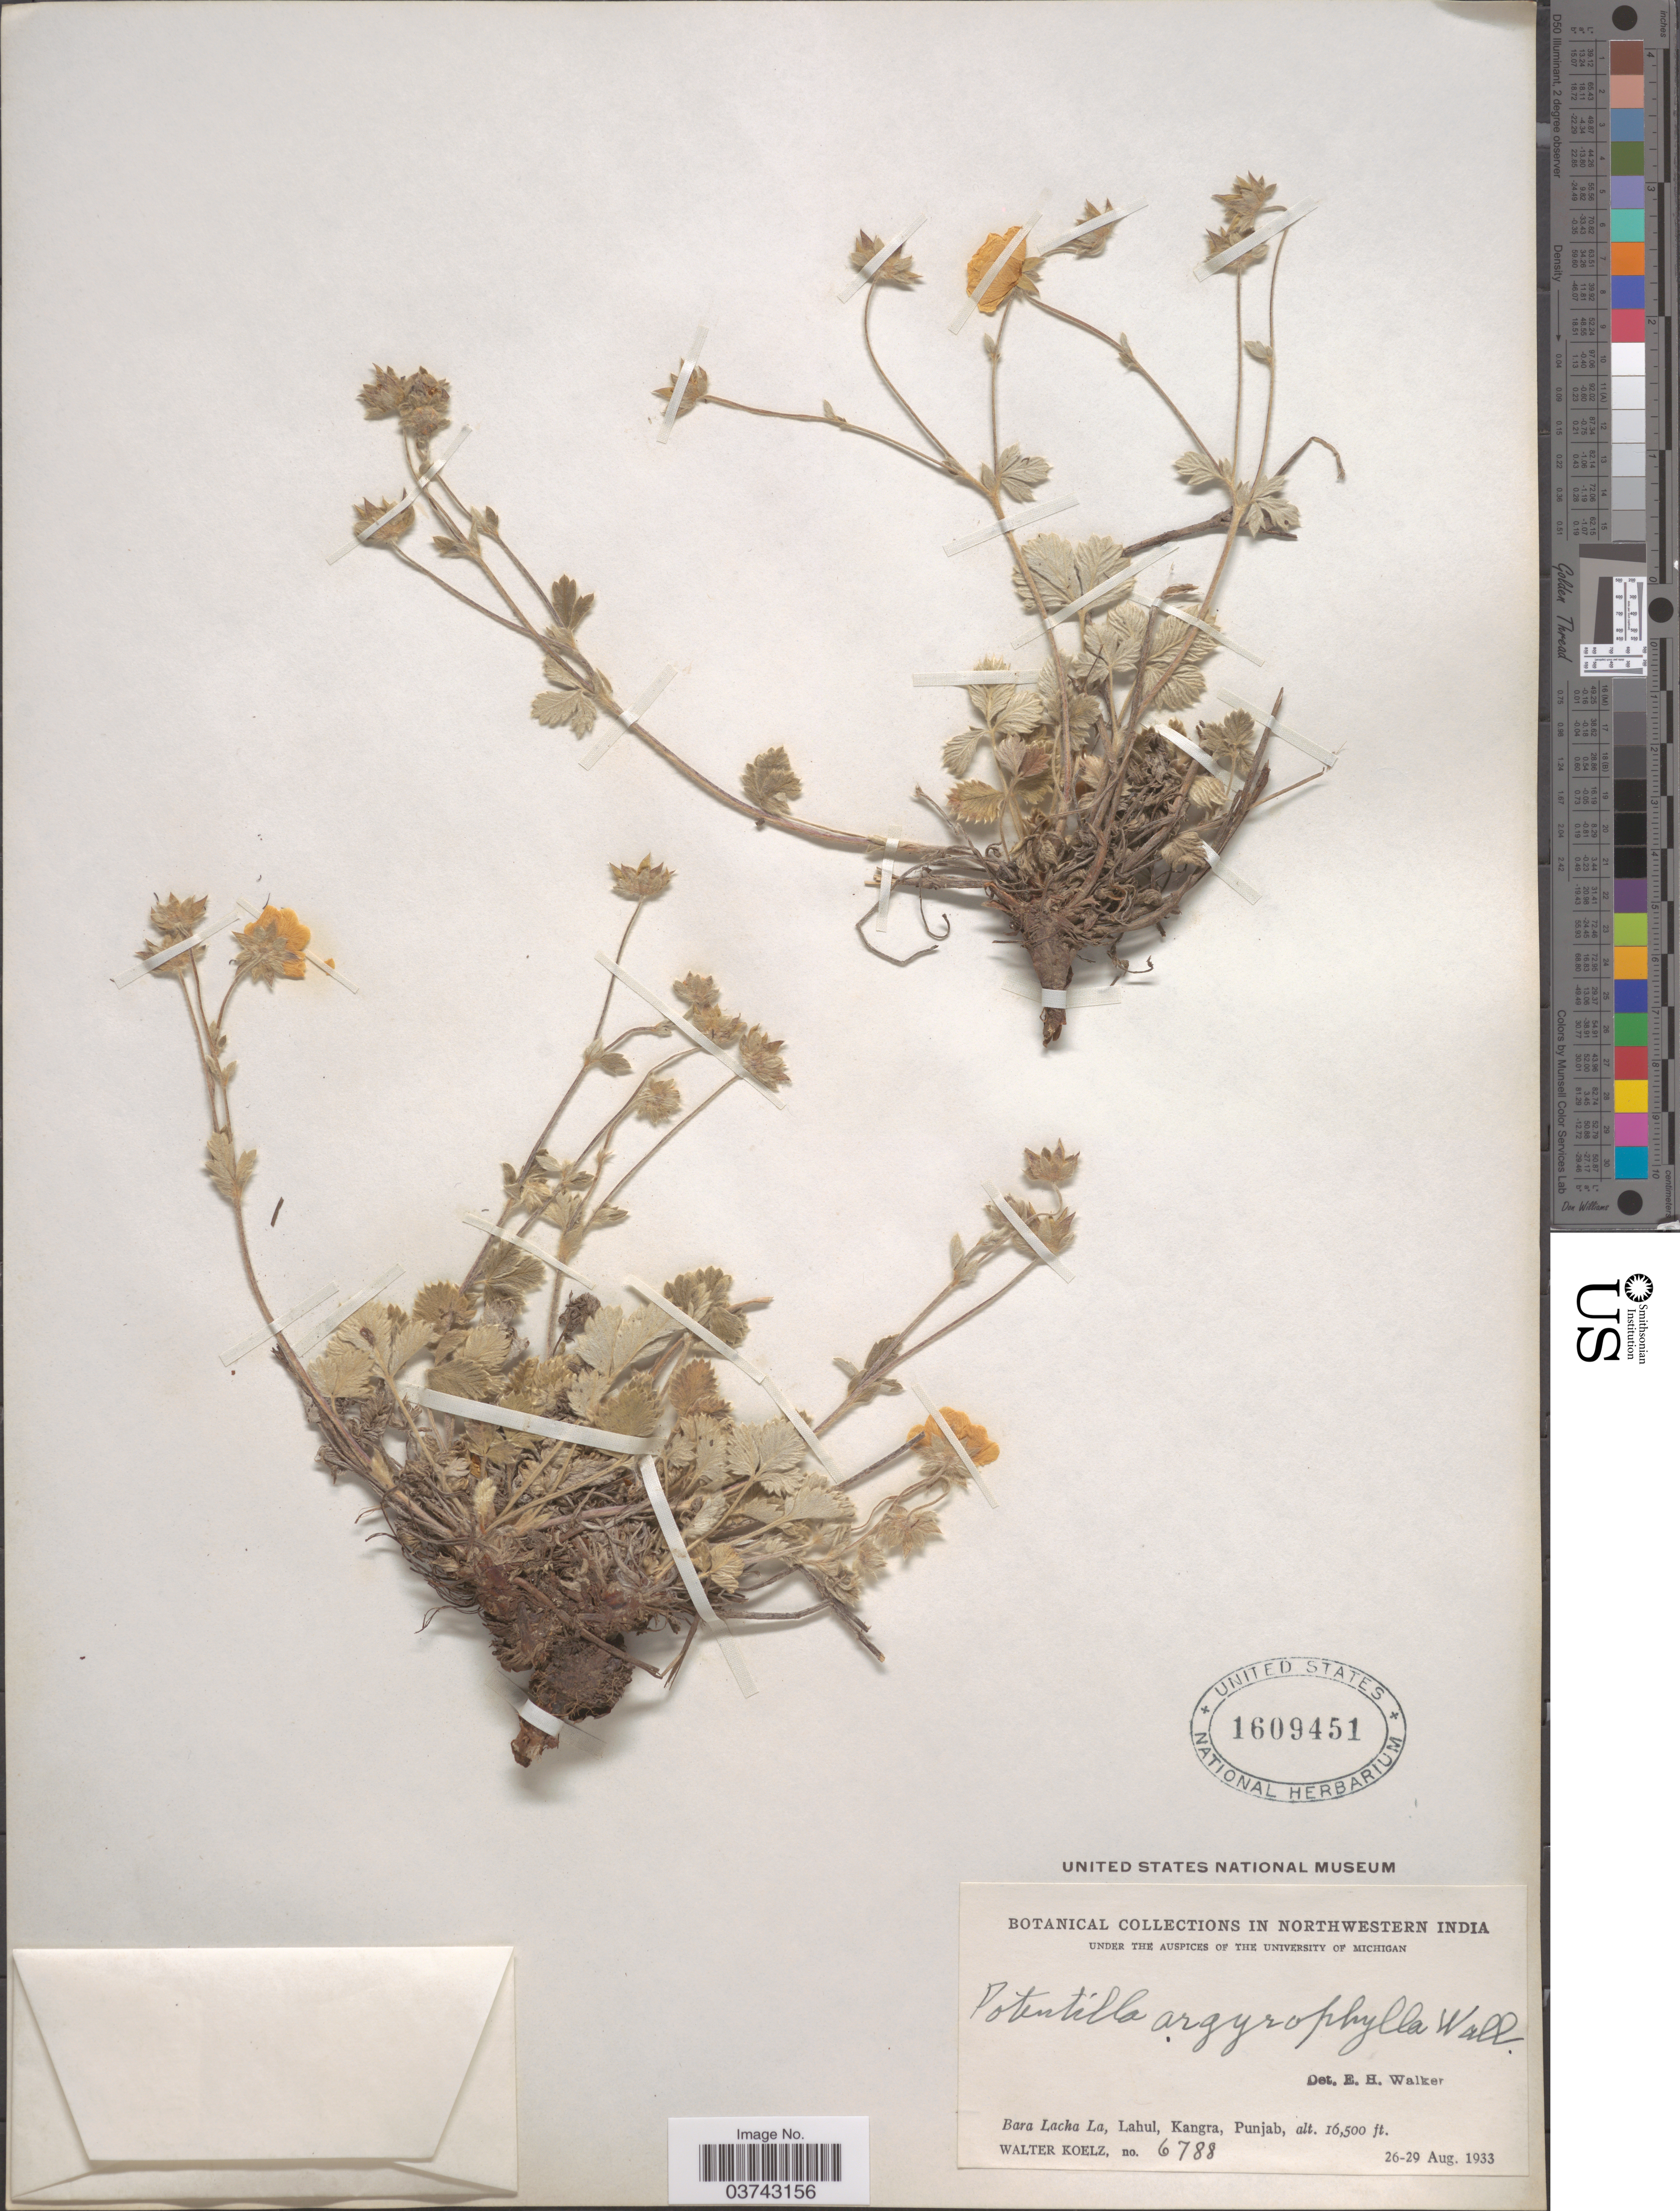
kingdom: Plantae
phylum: Tracheophyta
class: Magnoliopsida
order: Rosales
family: Rosaceae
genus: Potentilla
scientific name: Potentilla argyrophylla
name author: Wall. ex Lehm.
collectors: W. N. Koelz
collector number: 6788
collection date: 1933-08-26/1933-08-29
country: India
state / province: Punjab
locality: Northwestern India. Bara Lacha La, Lahul, Kangra.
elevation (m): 5029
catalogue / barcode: US 1609451